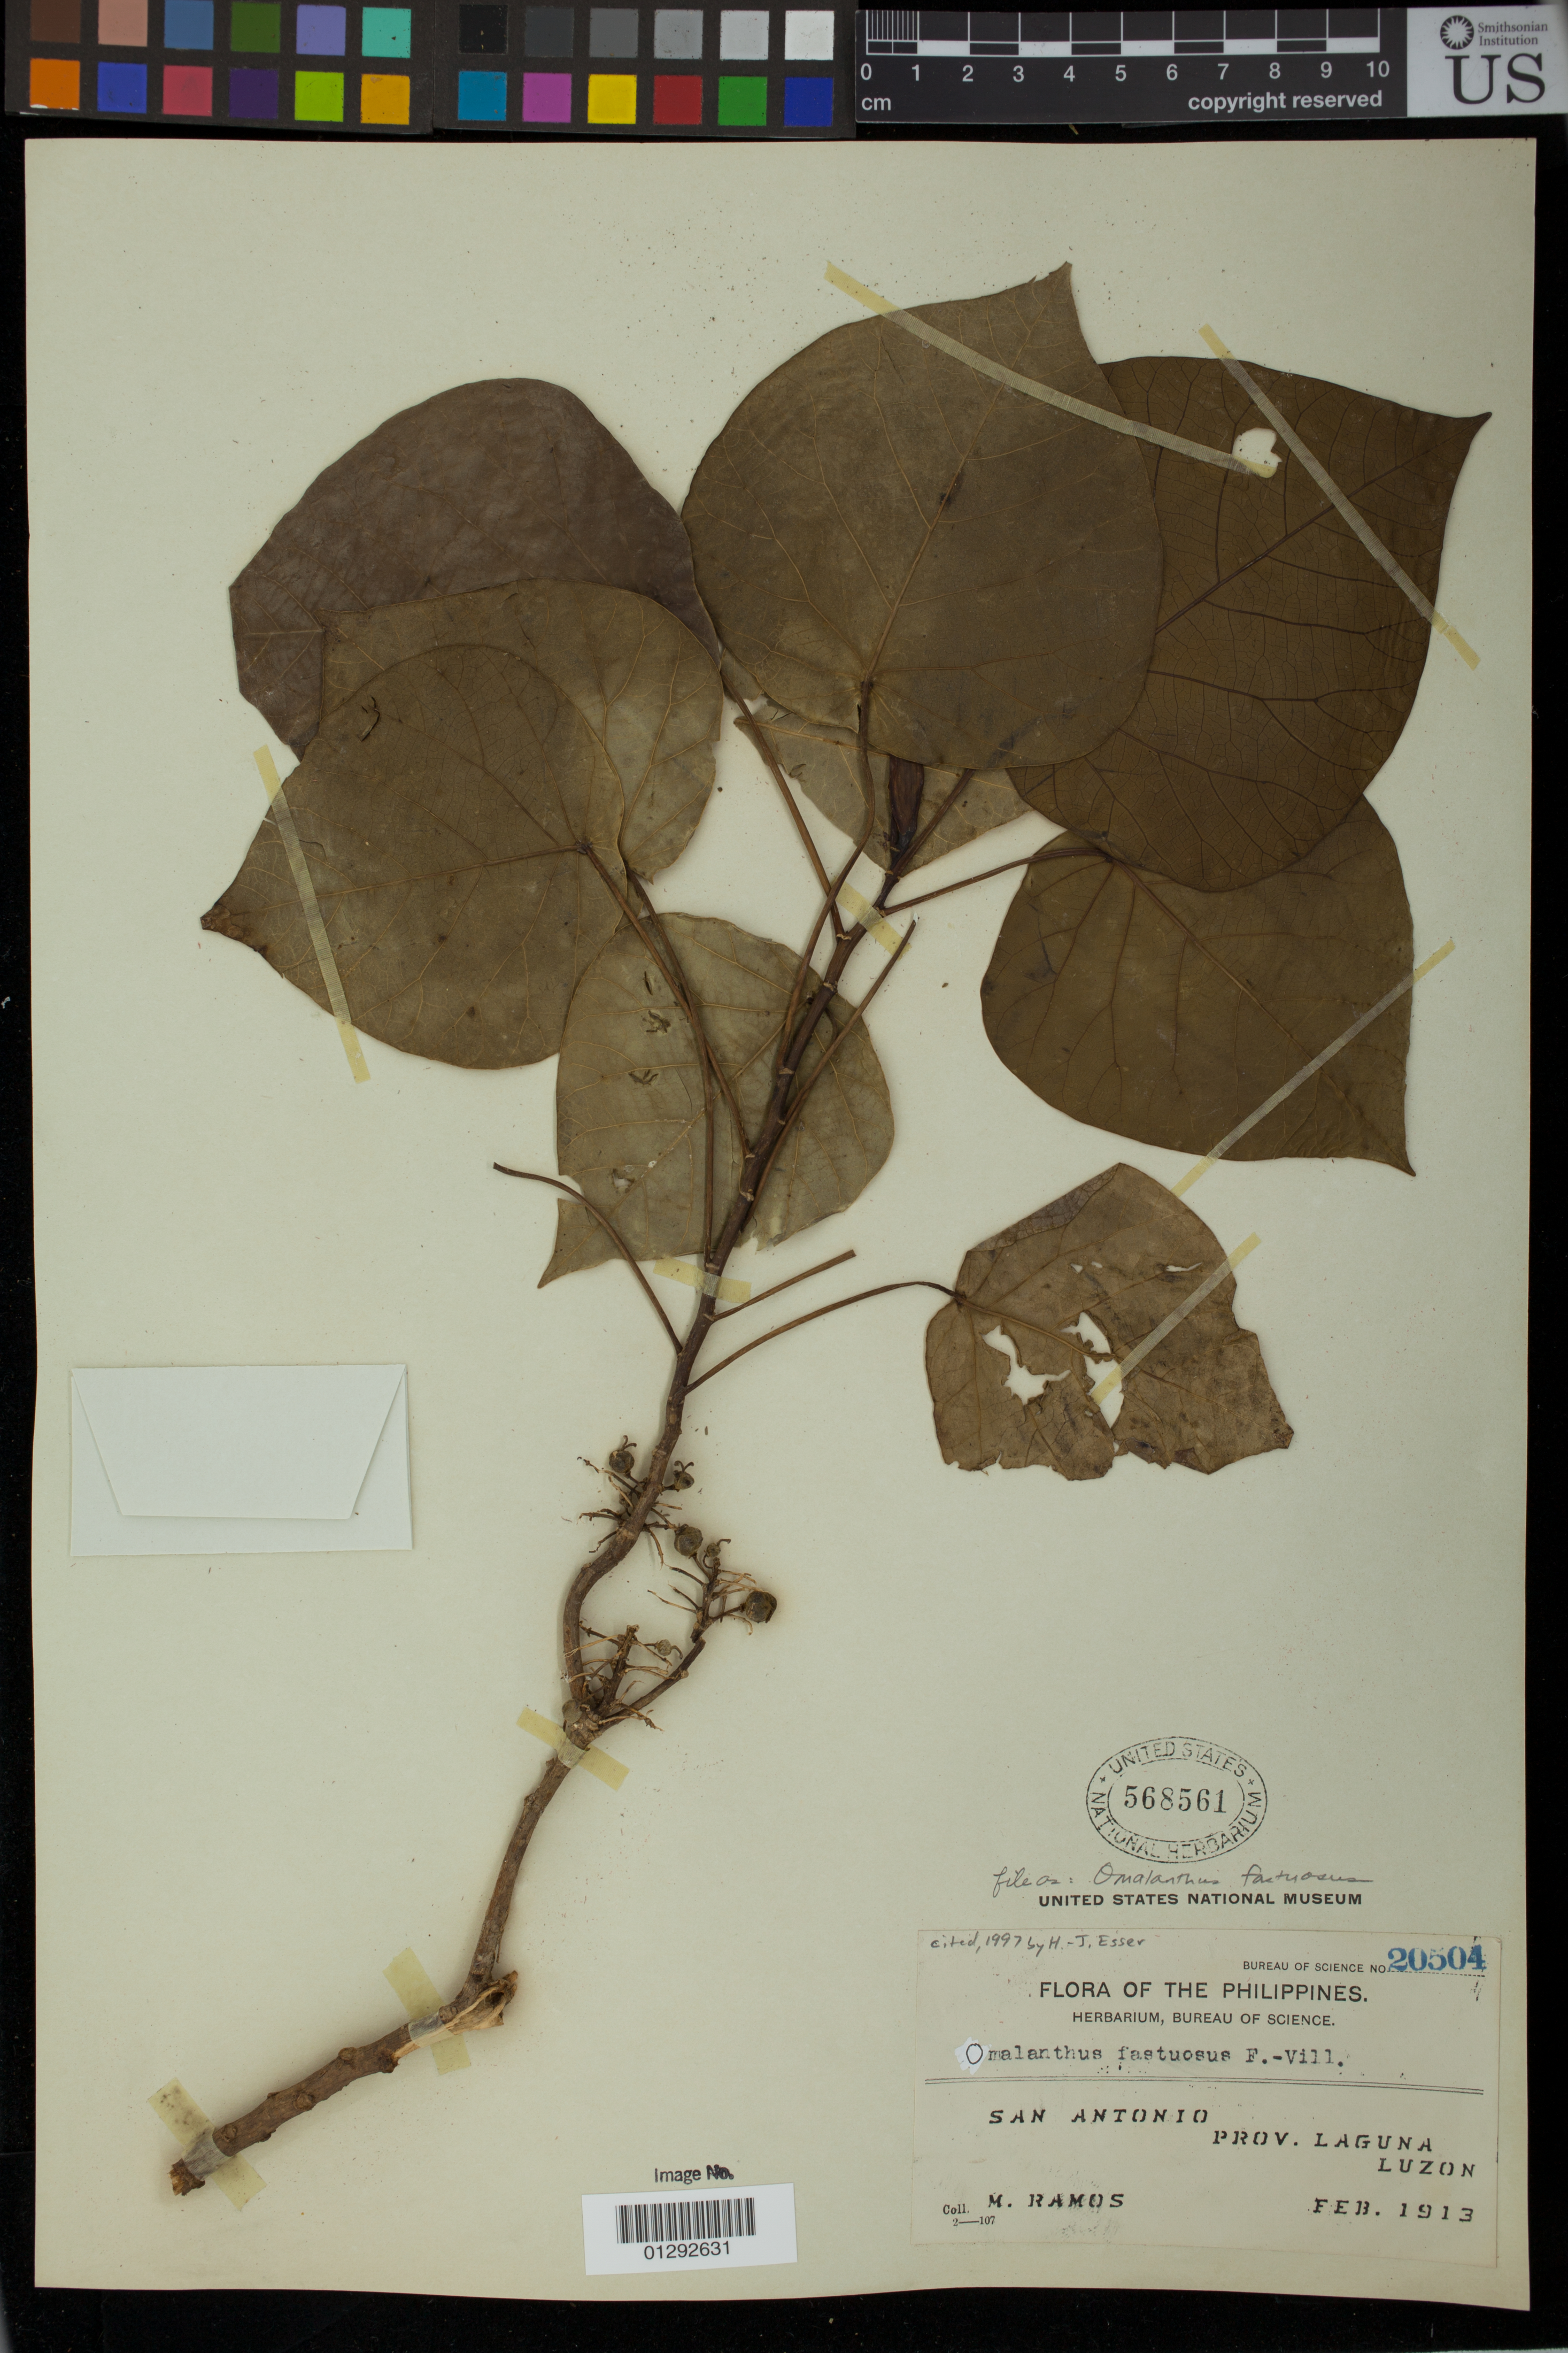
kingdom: Plantae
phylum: Tracheophyta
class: Magnoliopsida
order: Malpighiales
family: Euphorbiaceae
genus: Omalanthus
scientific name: Omalanthus fastuosus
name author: Fern.-Vill.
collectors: M. Ramos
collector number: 20504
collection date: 1913-03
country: Philippines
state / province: Calabarzon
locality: San Antonio, Prov. Laguna, Luzon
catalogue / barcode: US 568561